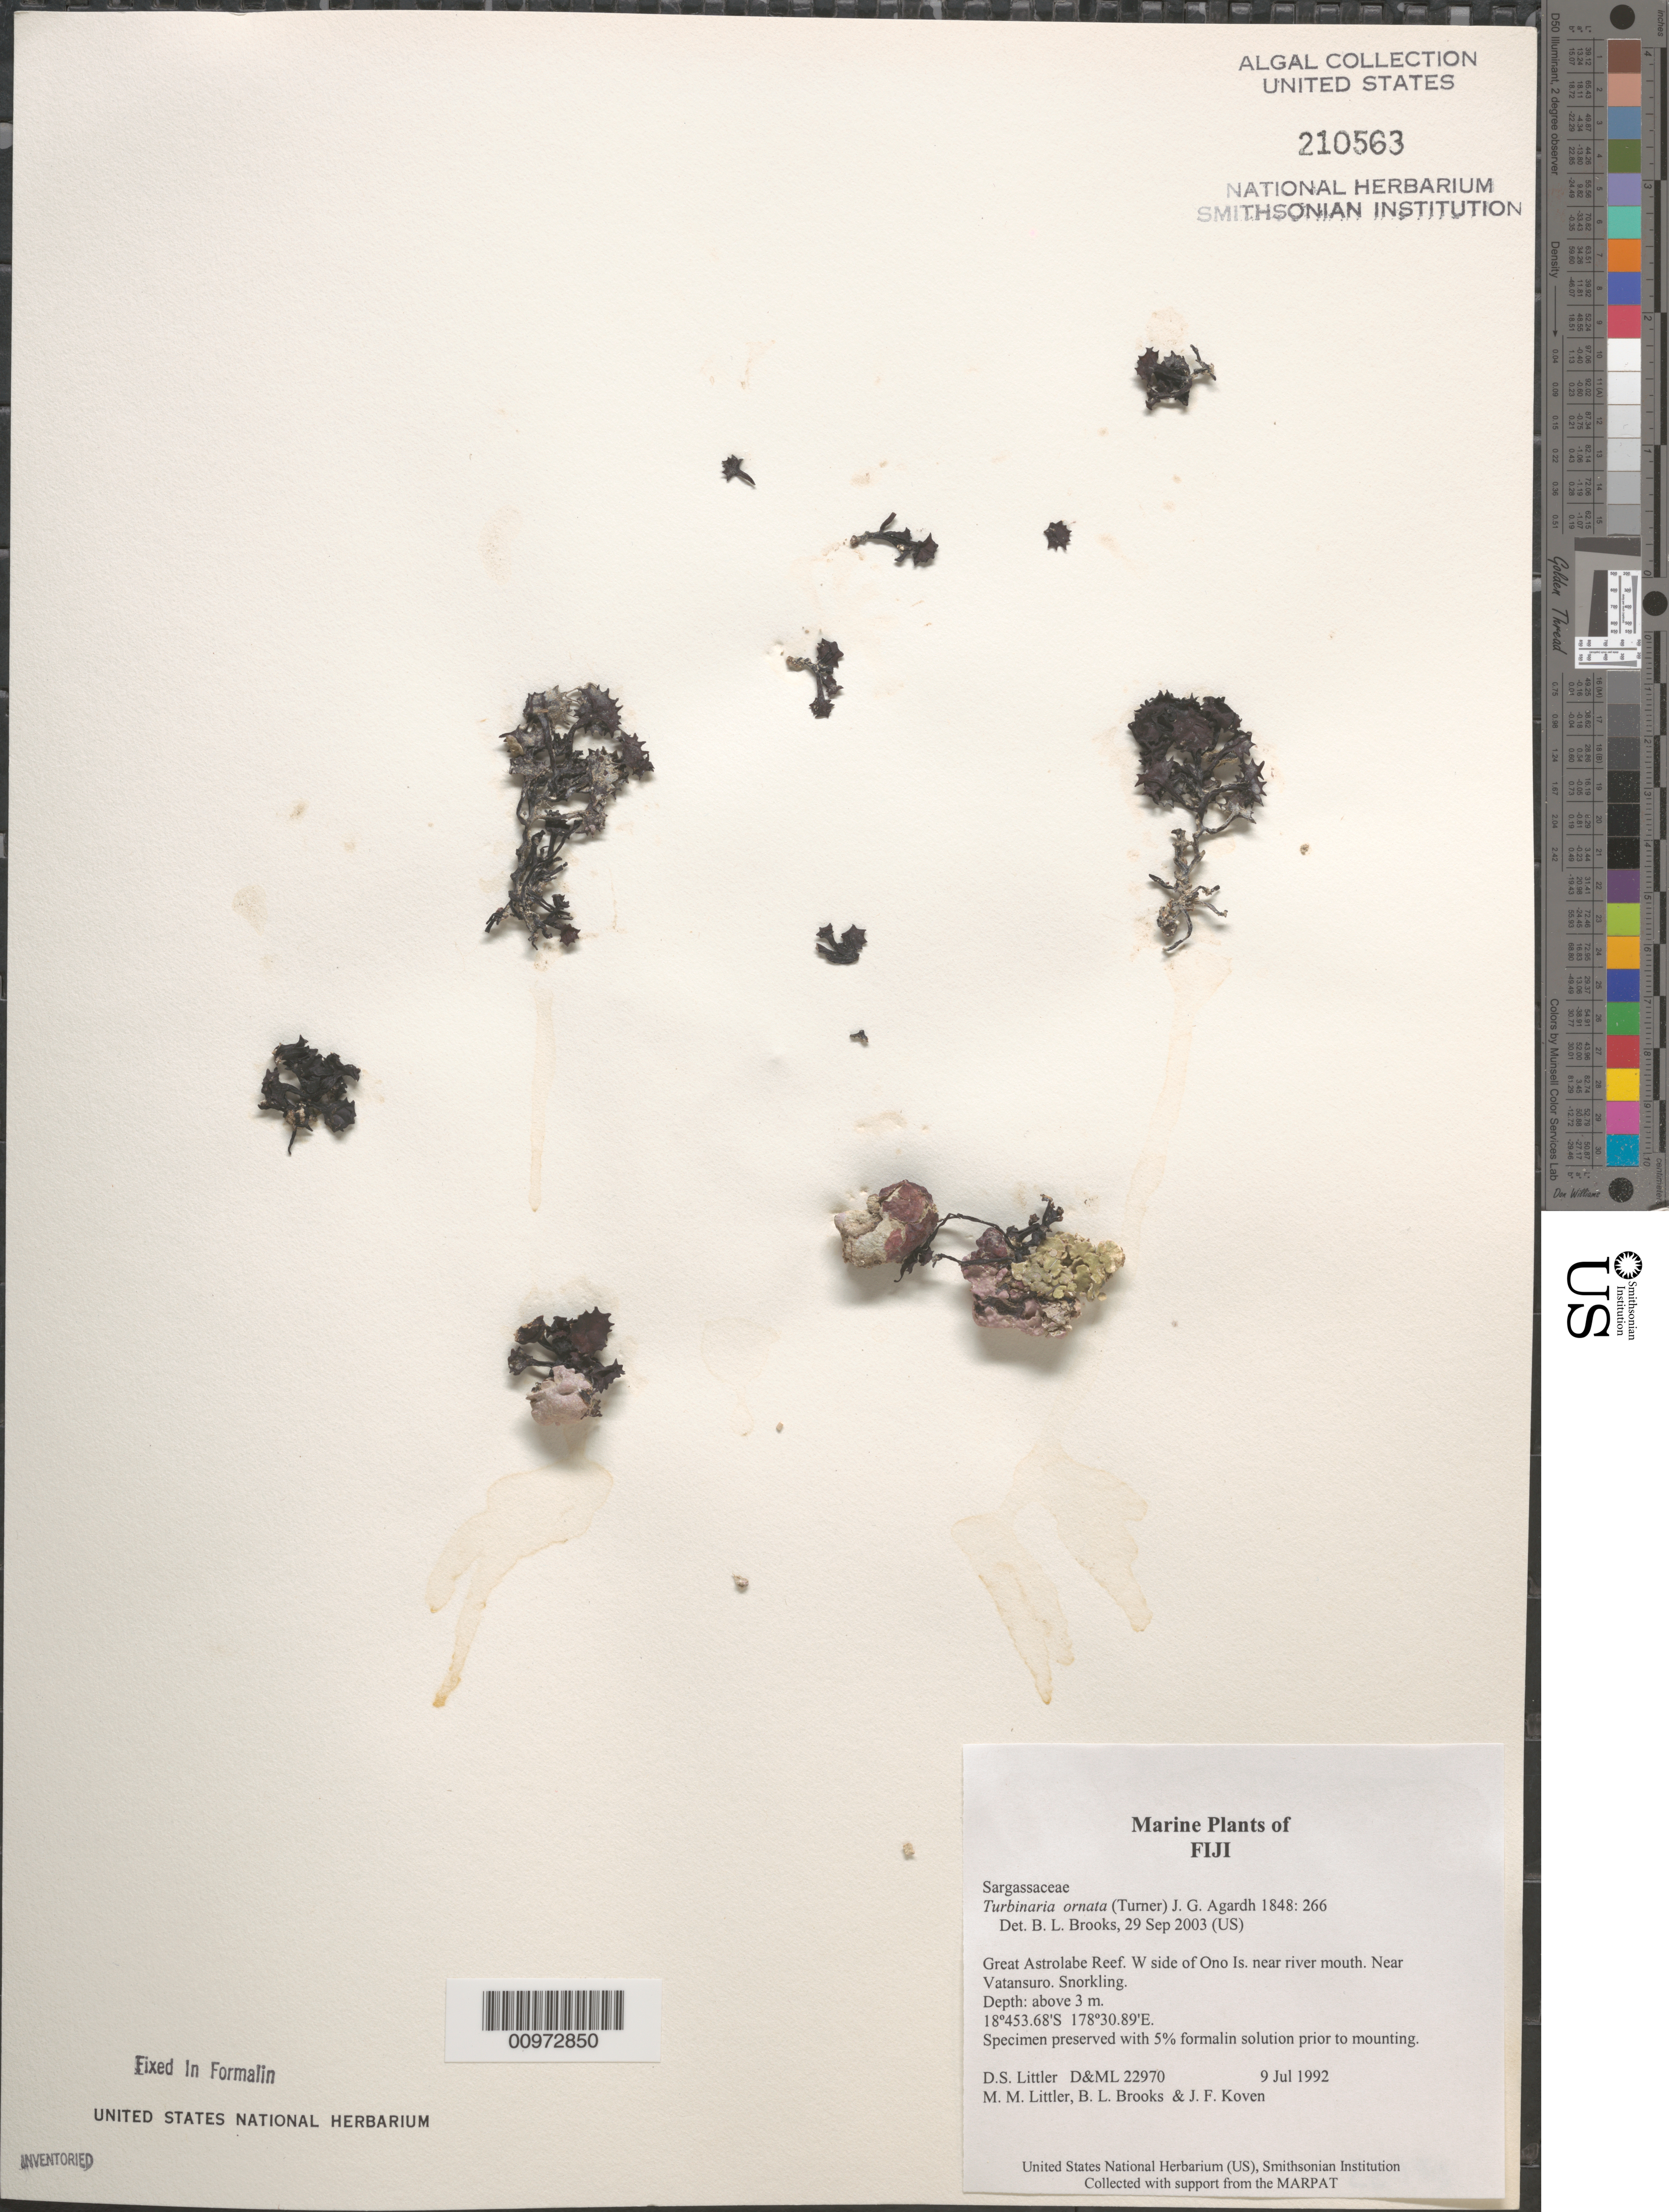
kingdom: Chromista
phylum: Ochrophyta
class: Phaeophyceae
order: Fucales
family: Sargassaceae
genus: Turbinaria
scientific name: Turbinaria ornata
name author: (Turner) J. Agardh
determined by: Brooks, B. L., (BOT), Smithsonian Institution - National Museum of Natural History (UNITED STATES)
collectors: D. S. Littler, M. M. Littler, B. Brooks & J. Koven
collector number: D&ML 22970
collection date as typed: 09 Jul 1992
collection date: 1992-07-09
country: Fiji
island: Ono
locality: Great Astrolabe Reef, west side of island, near river mouth, near Vatansuro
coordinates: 18 53.68'S, 178 30.89'E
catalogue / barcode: US 210563